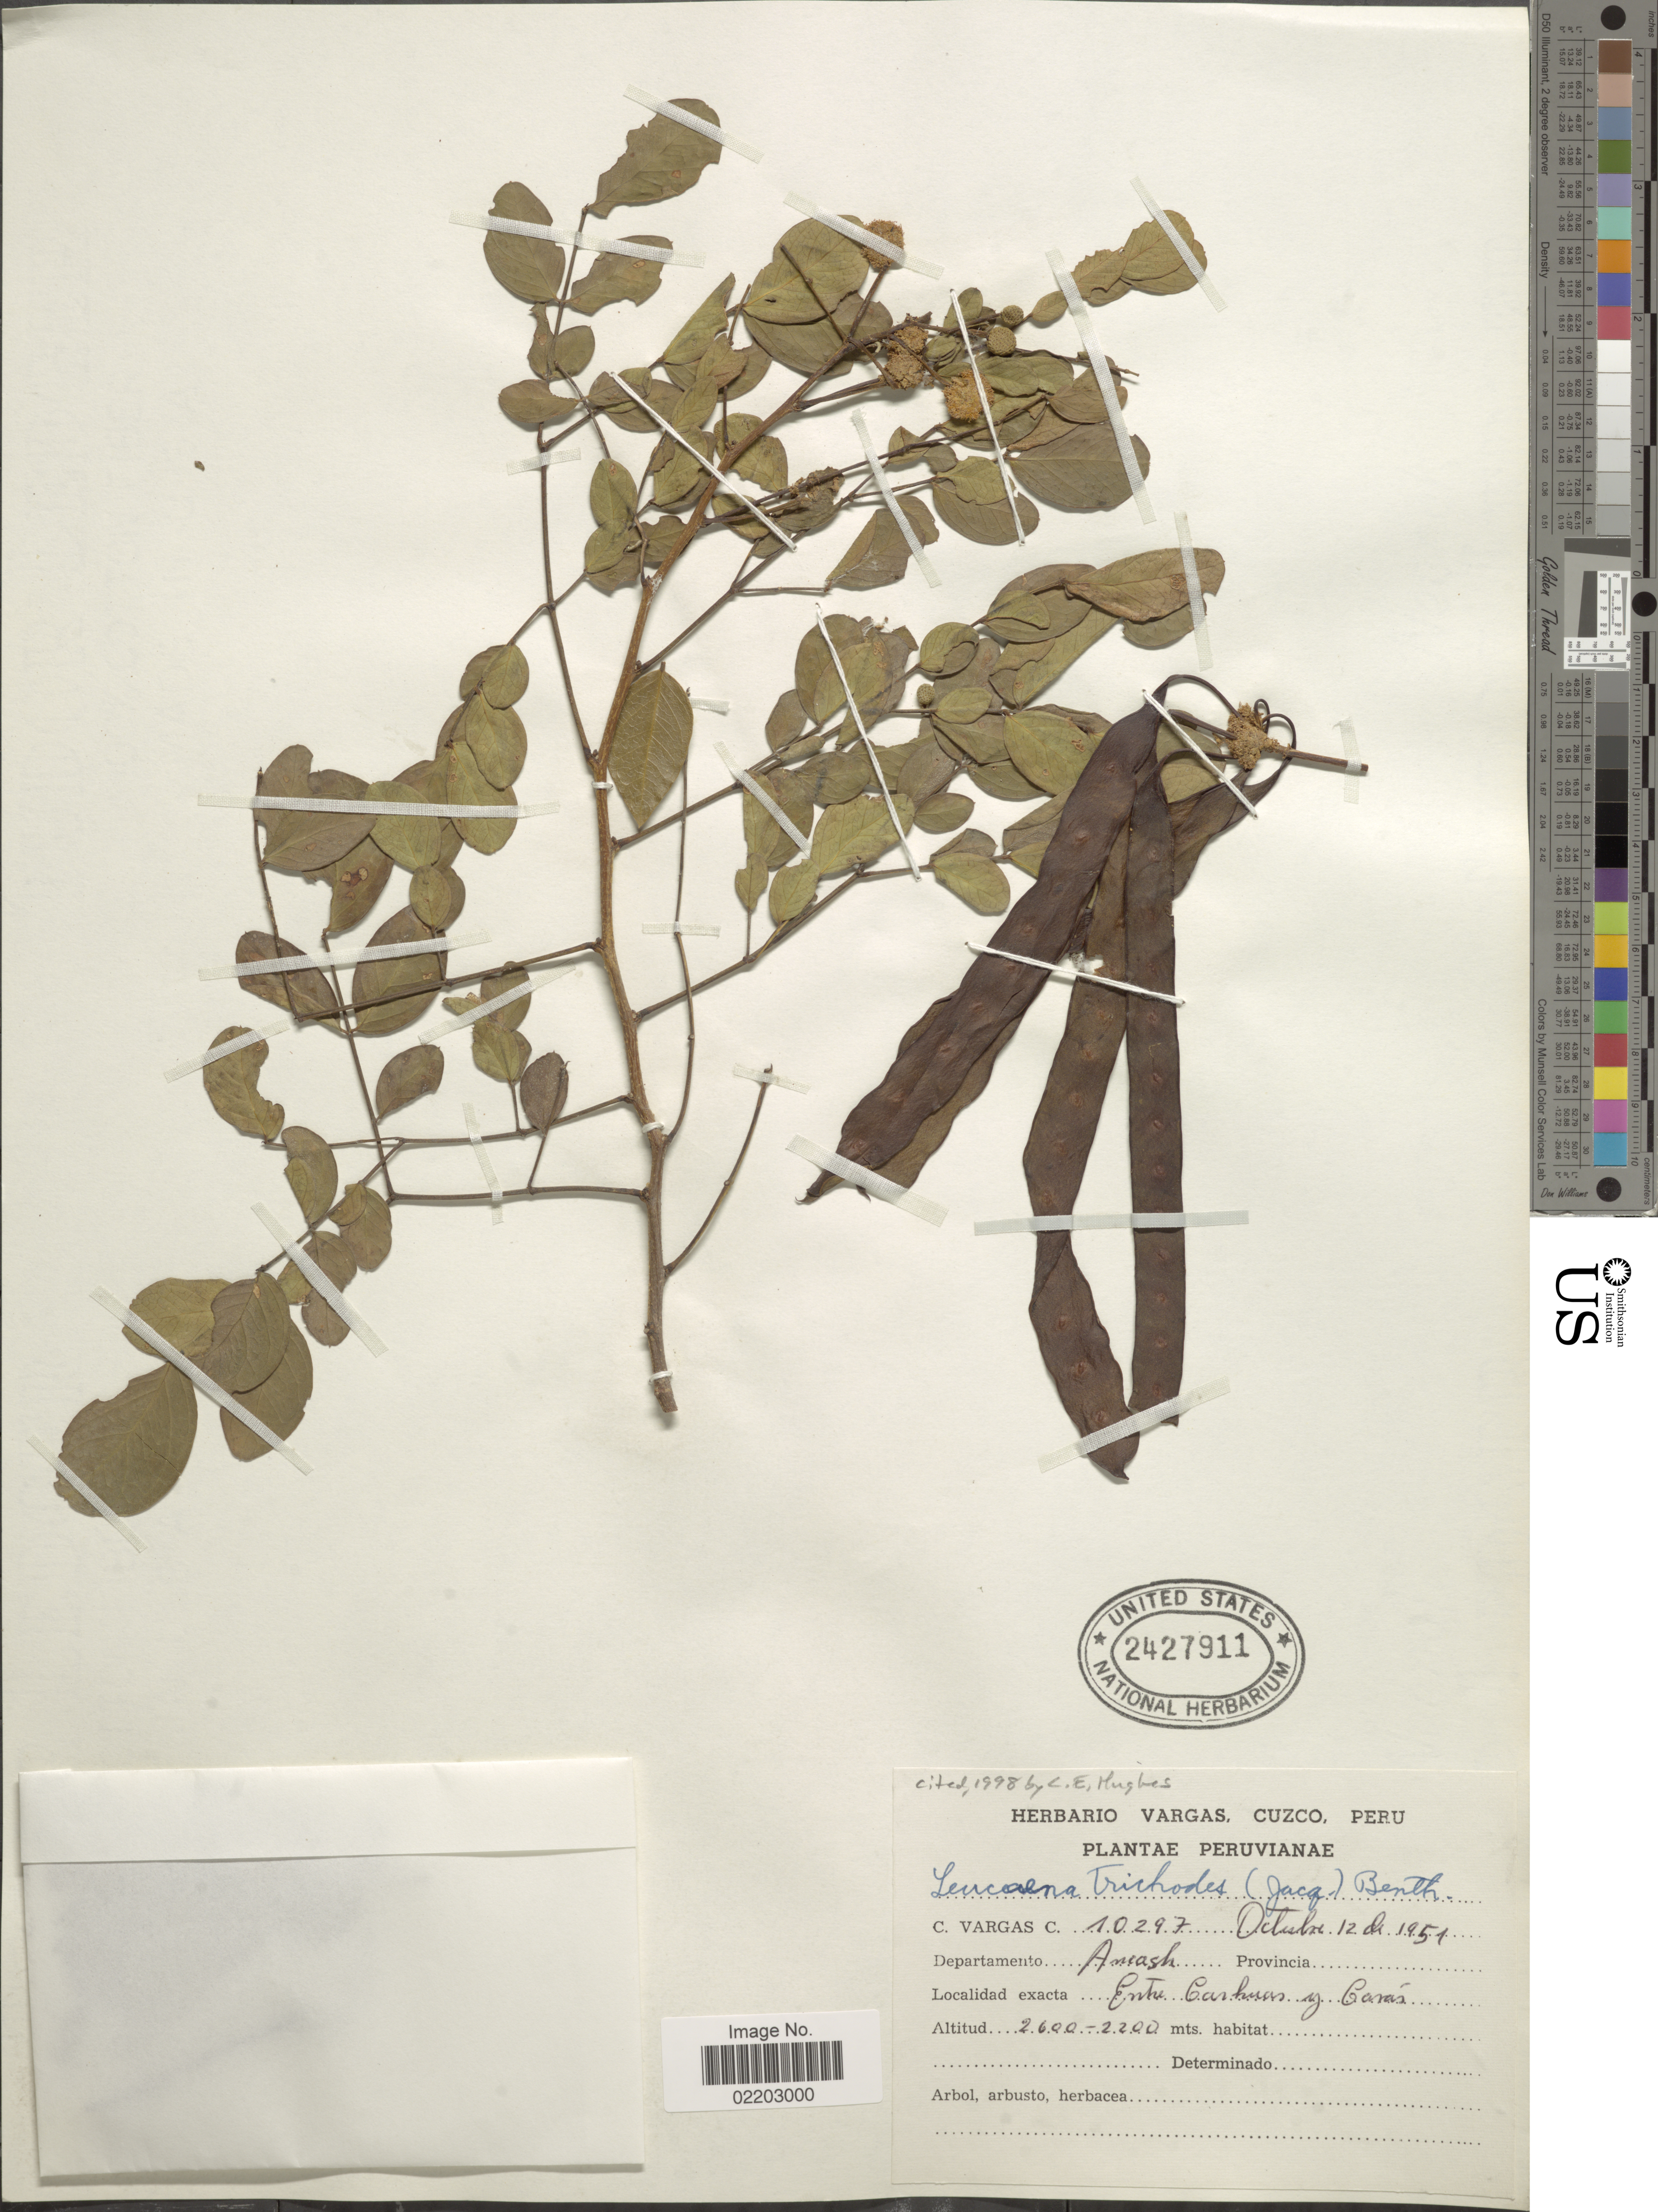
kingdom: Plantae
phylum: Tracheophyta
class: Magnoliopsida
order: Fabales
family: Fabaceae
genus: Leucaena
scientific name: Leucaena trichodes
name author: (Jacq.) Benth.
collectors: C. Vargas Calderón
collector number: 10297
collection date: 1951-10-12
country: Peru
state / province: Ancash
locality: Departamento Ancash. Entre Carhuas y Caras.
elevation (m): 2200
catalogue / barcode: US 2427911